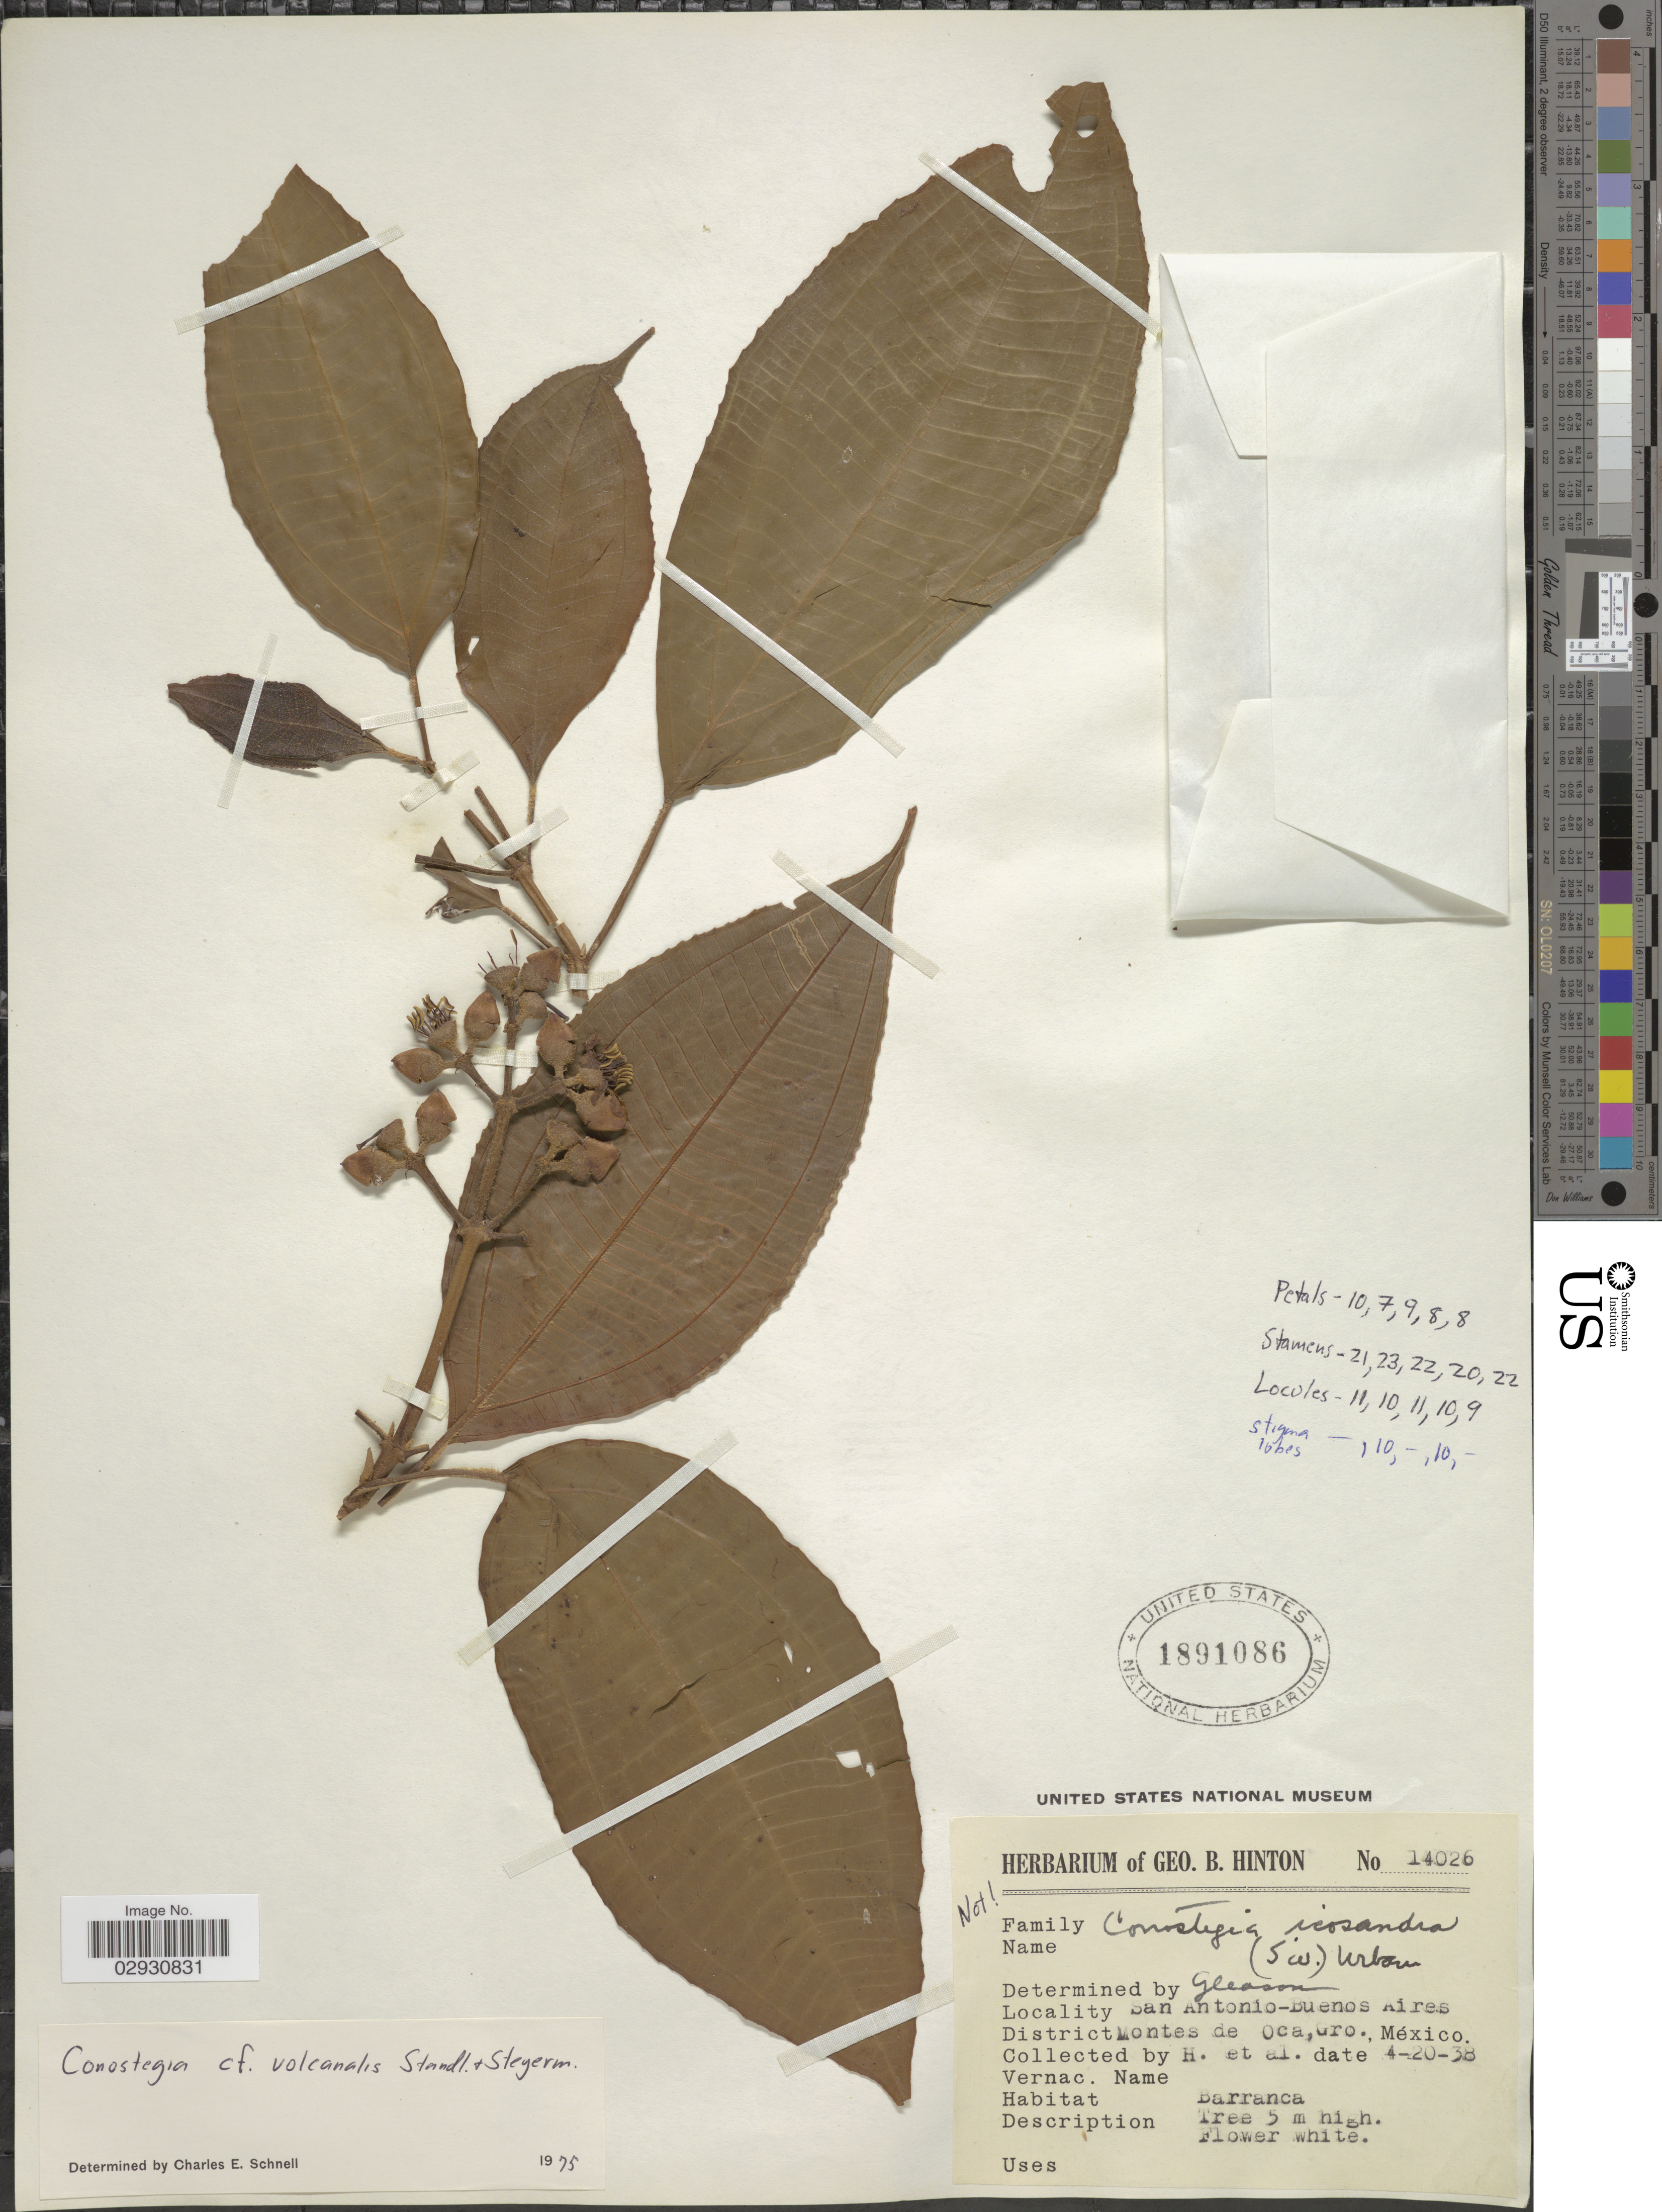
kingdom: Plantae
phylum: Tracheophyta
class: Magnoliopsida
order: Myrtales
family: Melastomataceae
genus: Conostegia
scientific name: Conostegia volcanalis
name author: Standl. & Steyerm.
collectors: G. B. Hinton & et al.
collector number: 14026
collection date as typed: Transcribed d/m/y: 20/4/38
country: Mexico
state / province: Guerrero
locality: San Antonio-Buenos Aires. District Montes de Oca, Gro.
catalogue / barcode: US 1891086